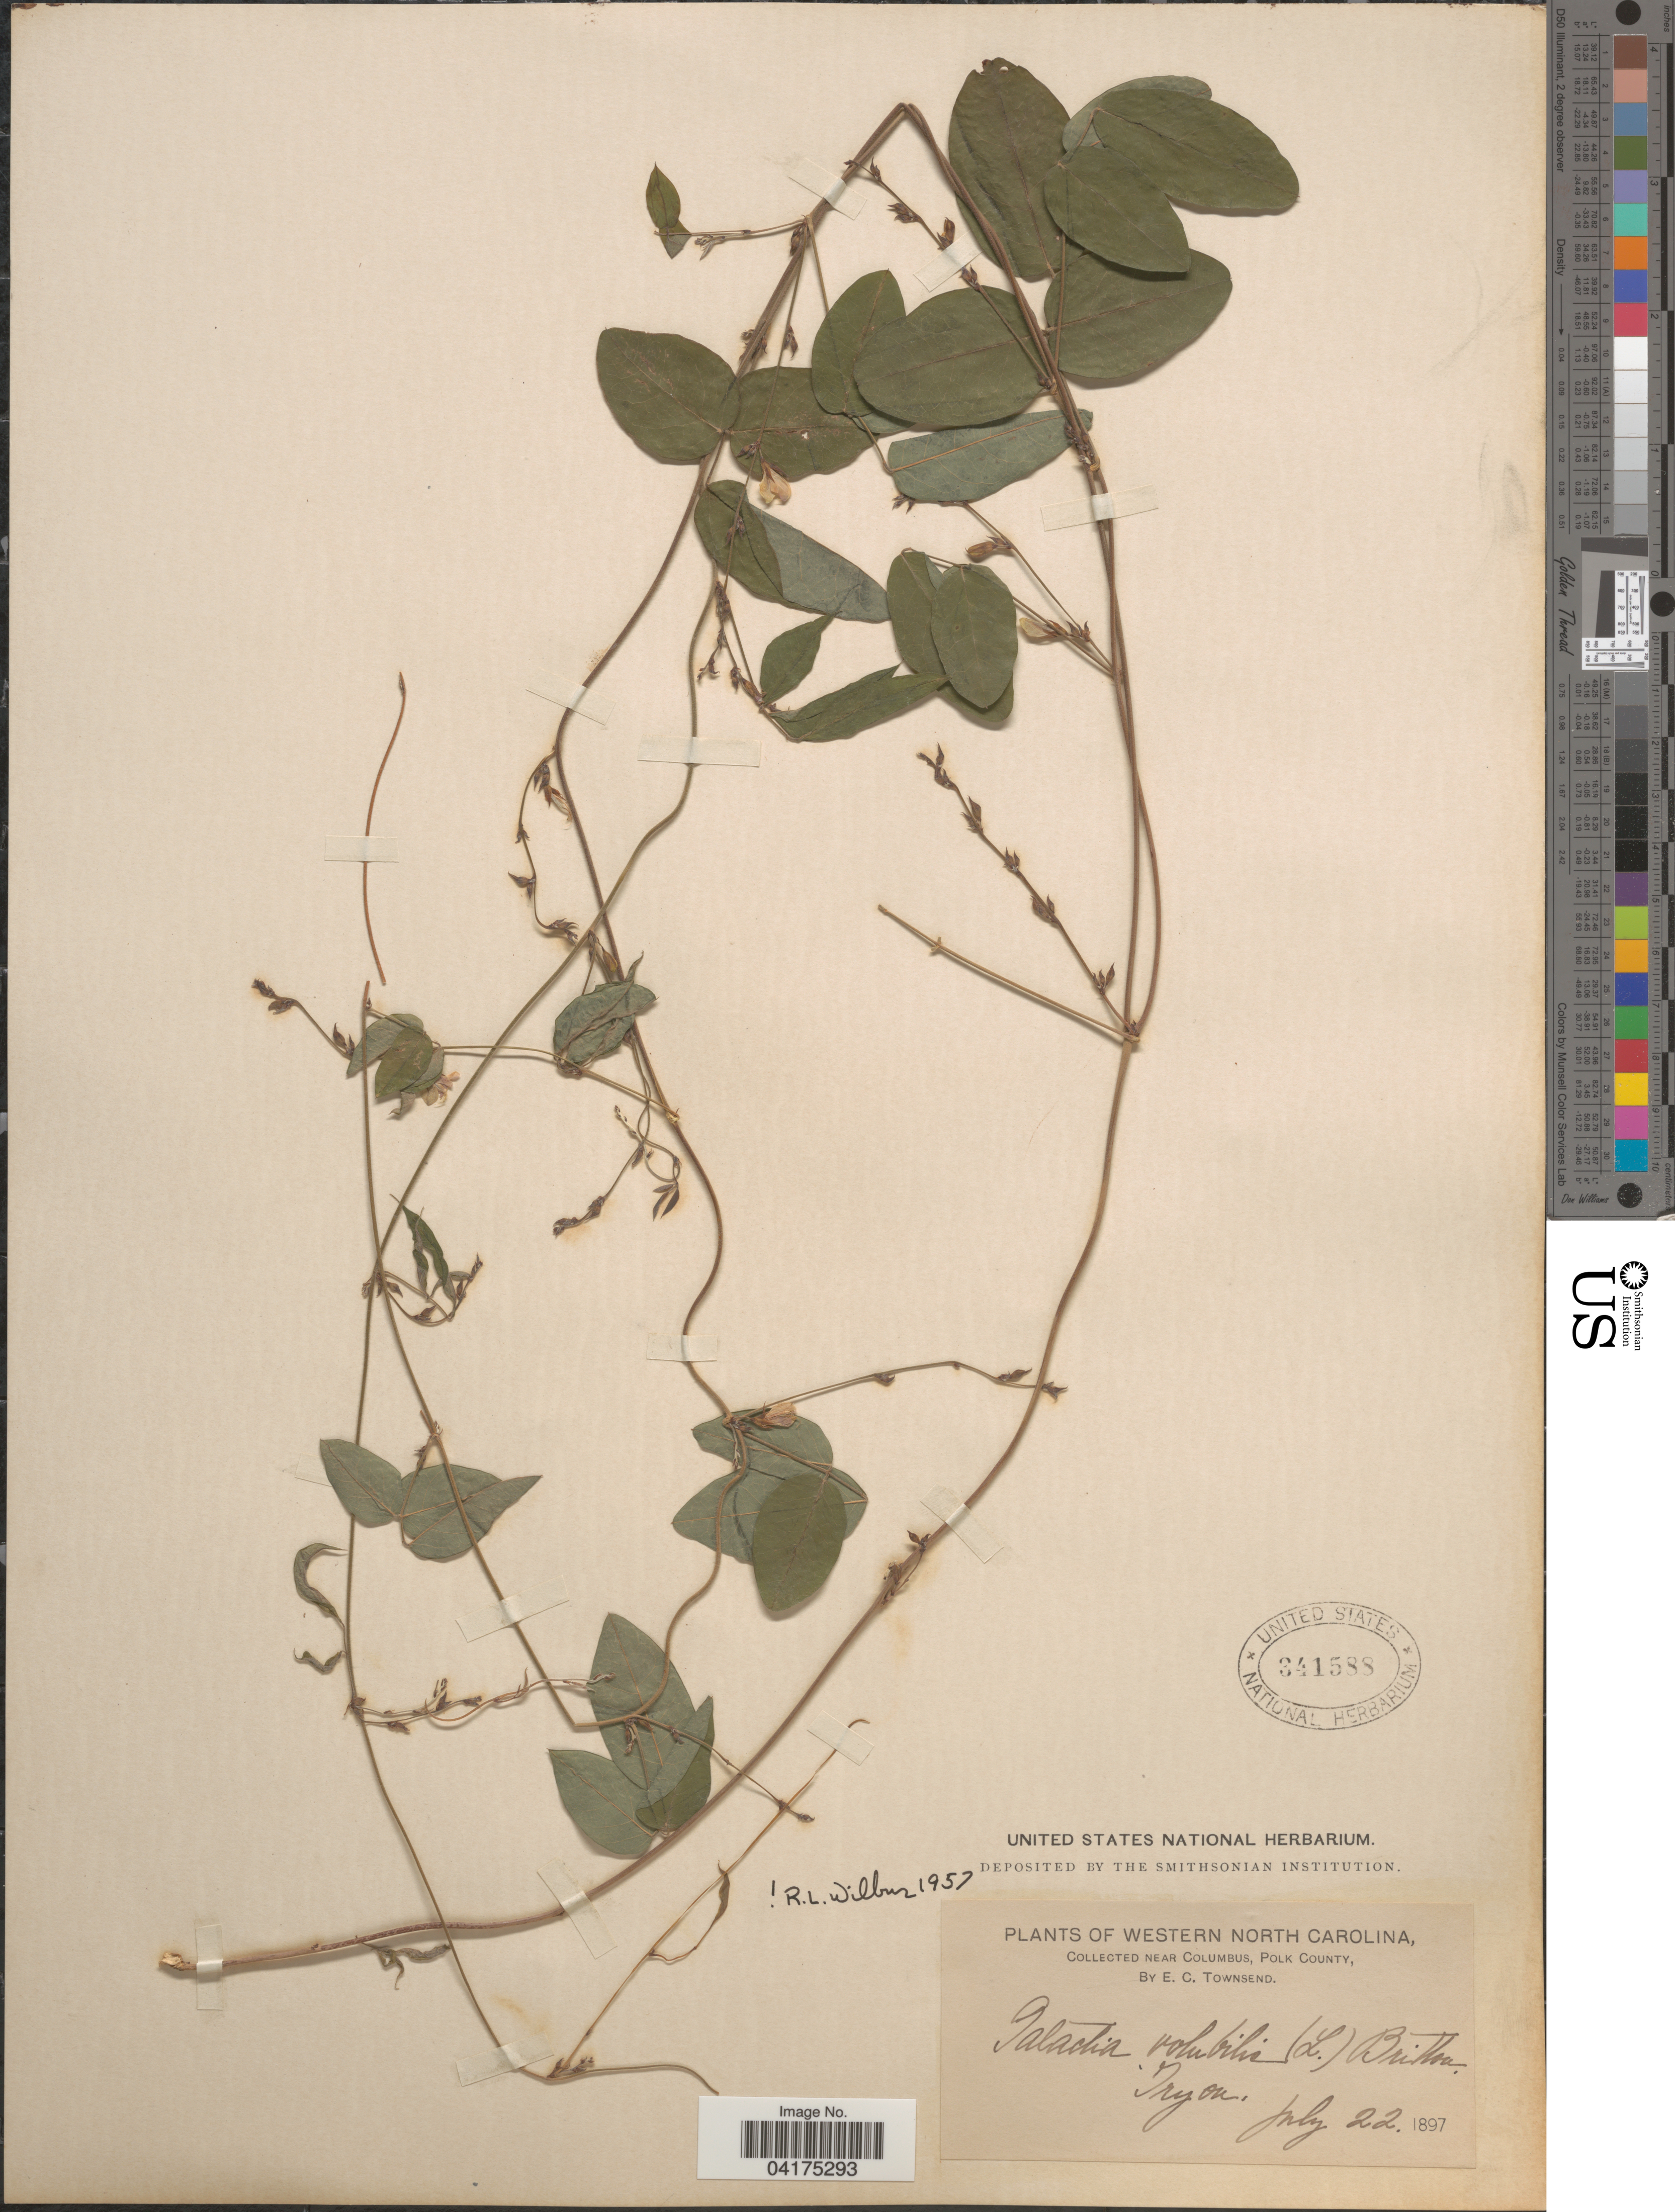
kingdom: Plantae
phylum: Tracheophyta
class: Magnoliopsida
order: Fabales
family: Fabaceae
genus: Galactia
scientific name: Galactia volubilis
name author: (L.) Britton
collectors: E. C. Townsend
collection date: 1897-07-22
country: United States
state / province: North Carolina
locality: Western North Carolina. Near Columbus, Polk County. Tryon.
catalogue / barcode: US 341588